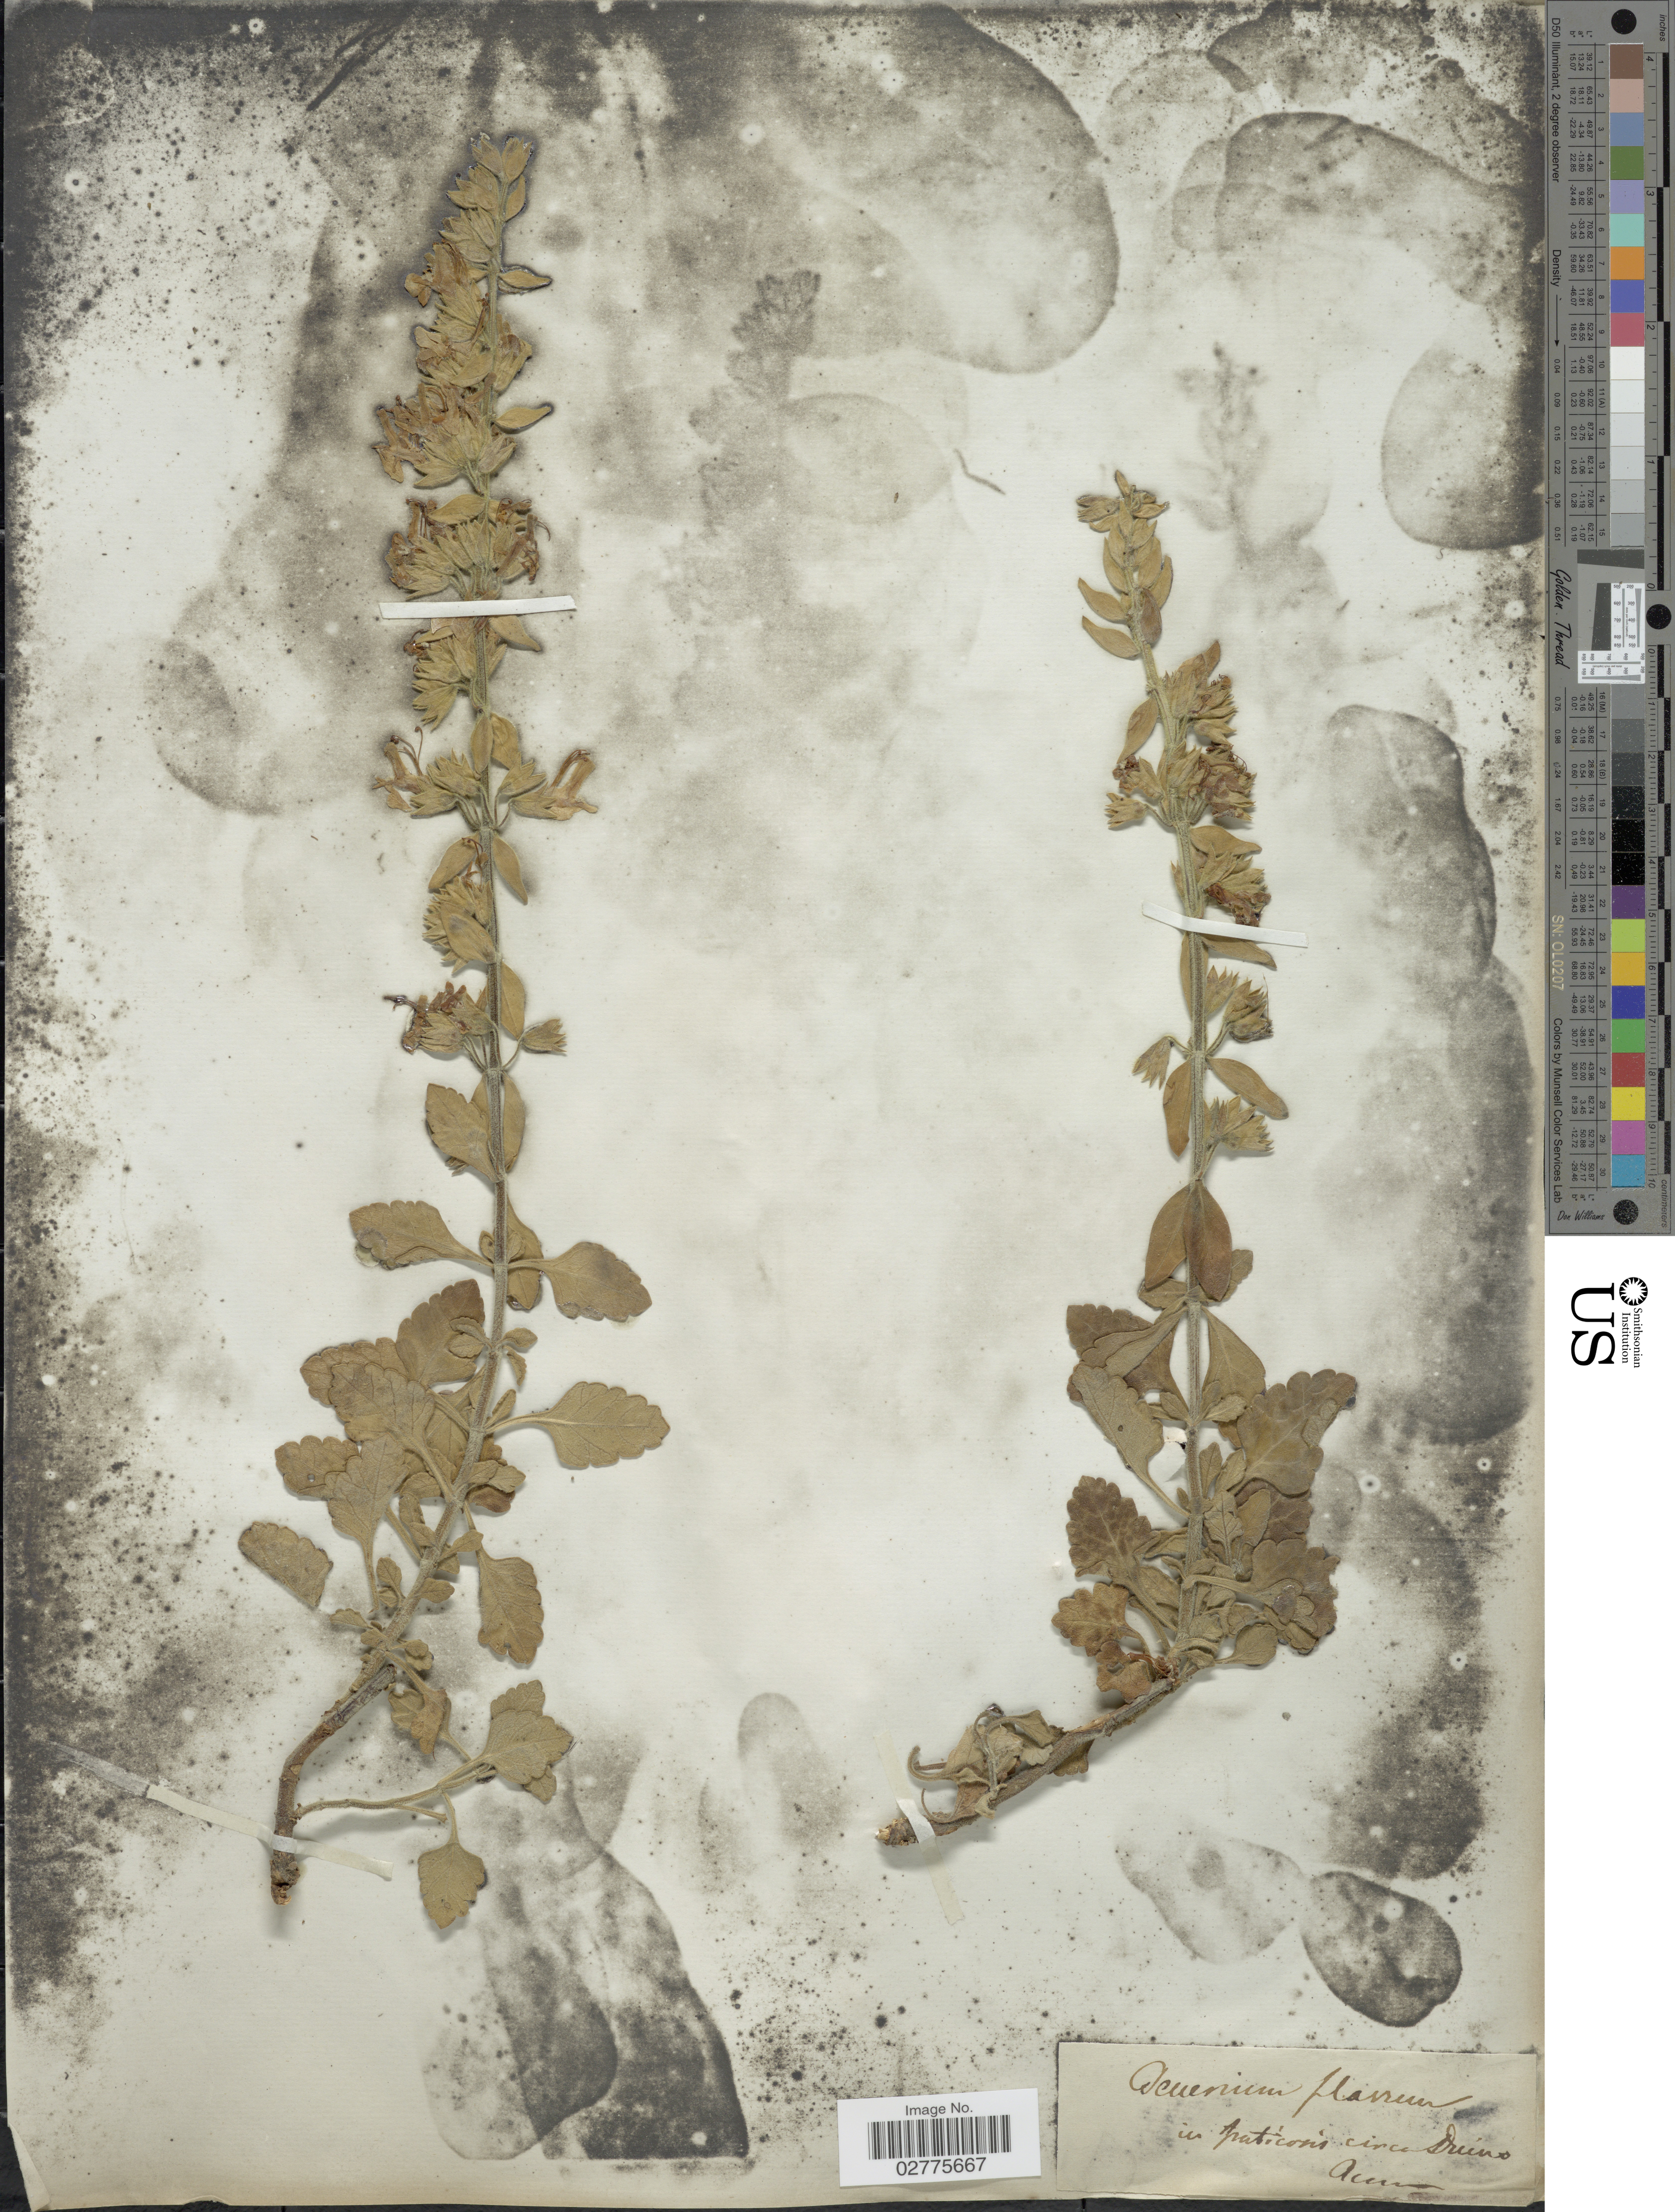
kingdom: Plantae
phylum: Tracheophyta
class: Magnoliopsida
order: Lamiales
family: Lamiaceae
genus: Teucrium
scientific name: Teucrium flavum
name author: L.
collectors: Auno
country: Italy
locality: In paticons circa Duino.